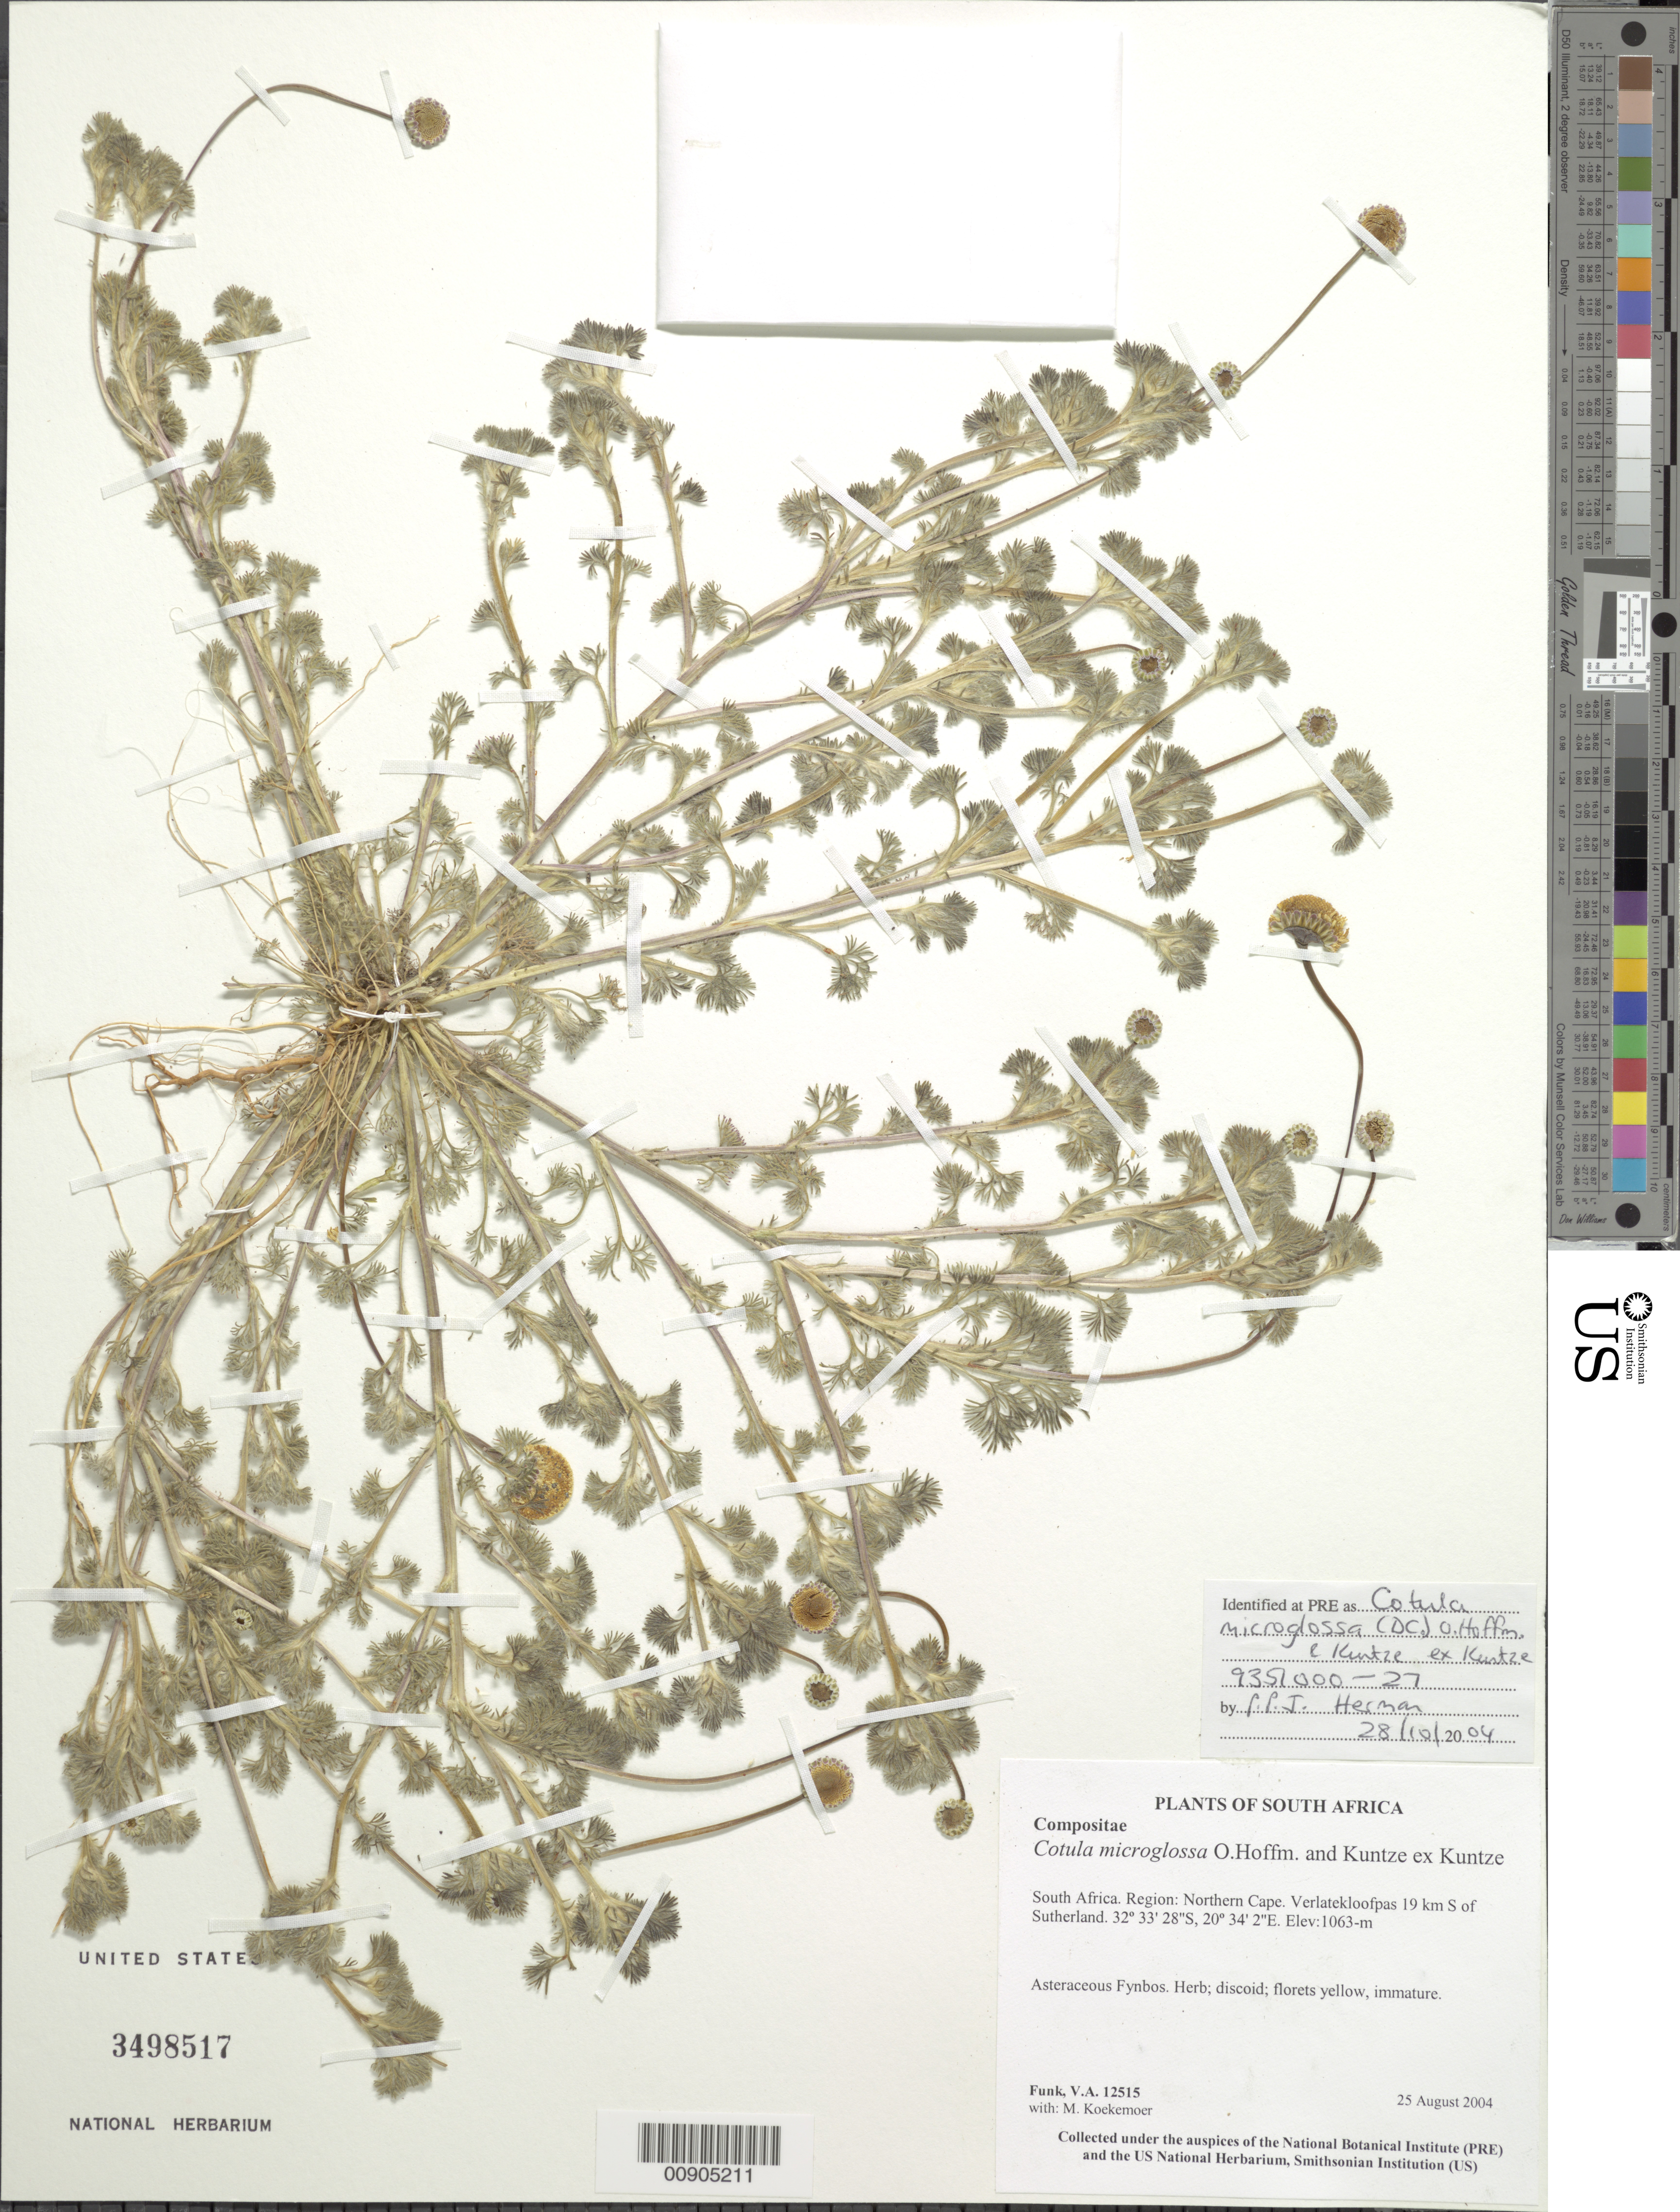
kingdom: Plantae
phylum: Tracheophyta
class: Magnoliopsida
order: Asterales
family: Asteraceae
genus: Cotula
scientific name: Cotula microglossa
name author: O. Hoffm. & Kuntze in Kuntze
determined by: Herman, P. P. J.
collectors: V. Funk & M. Koekemoer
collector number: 12515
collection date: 2004-08-25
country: South Africa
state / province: Northern Cape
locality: Verlatekloofpas, 19 km S of Sutherland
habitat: Asteraceous fynbos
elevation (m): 1063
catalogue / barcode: US 3498517